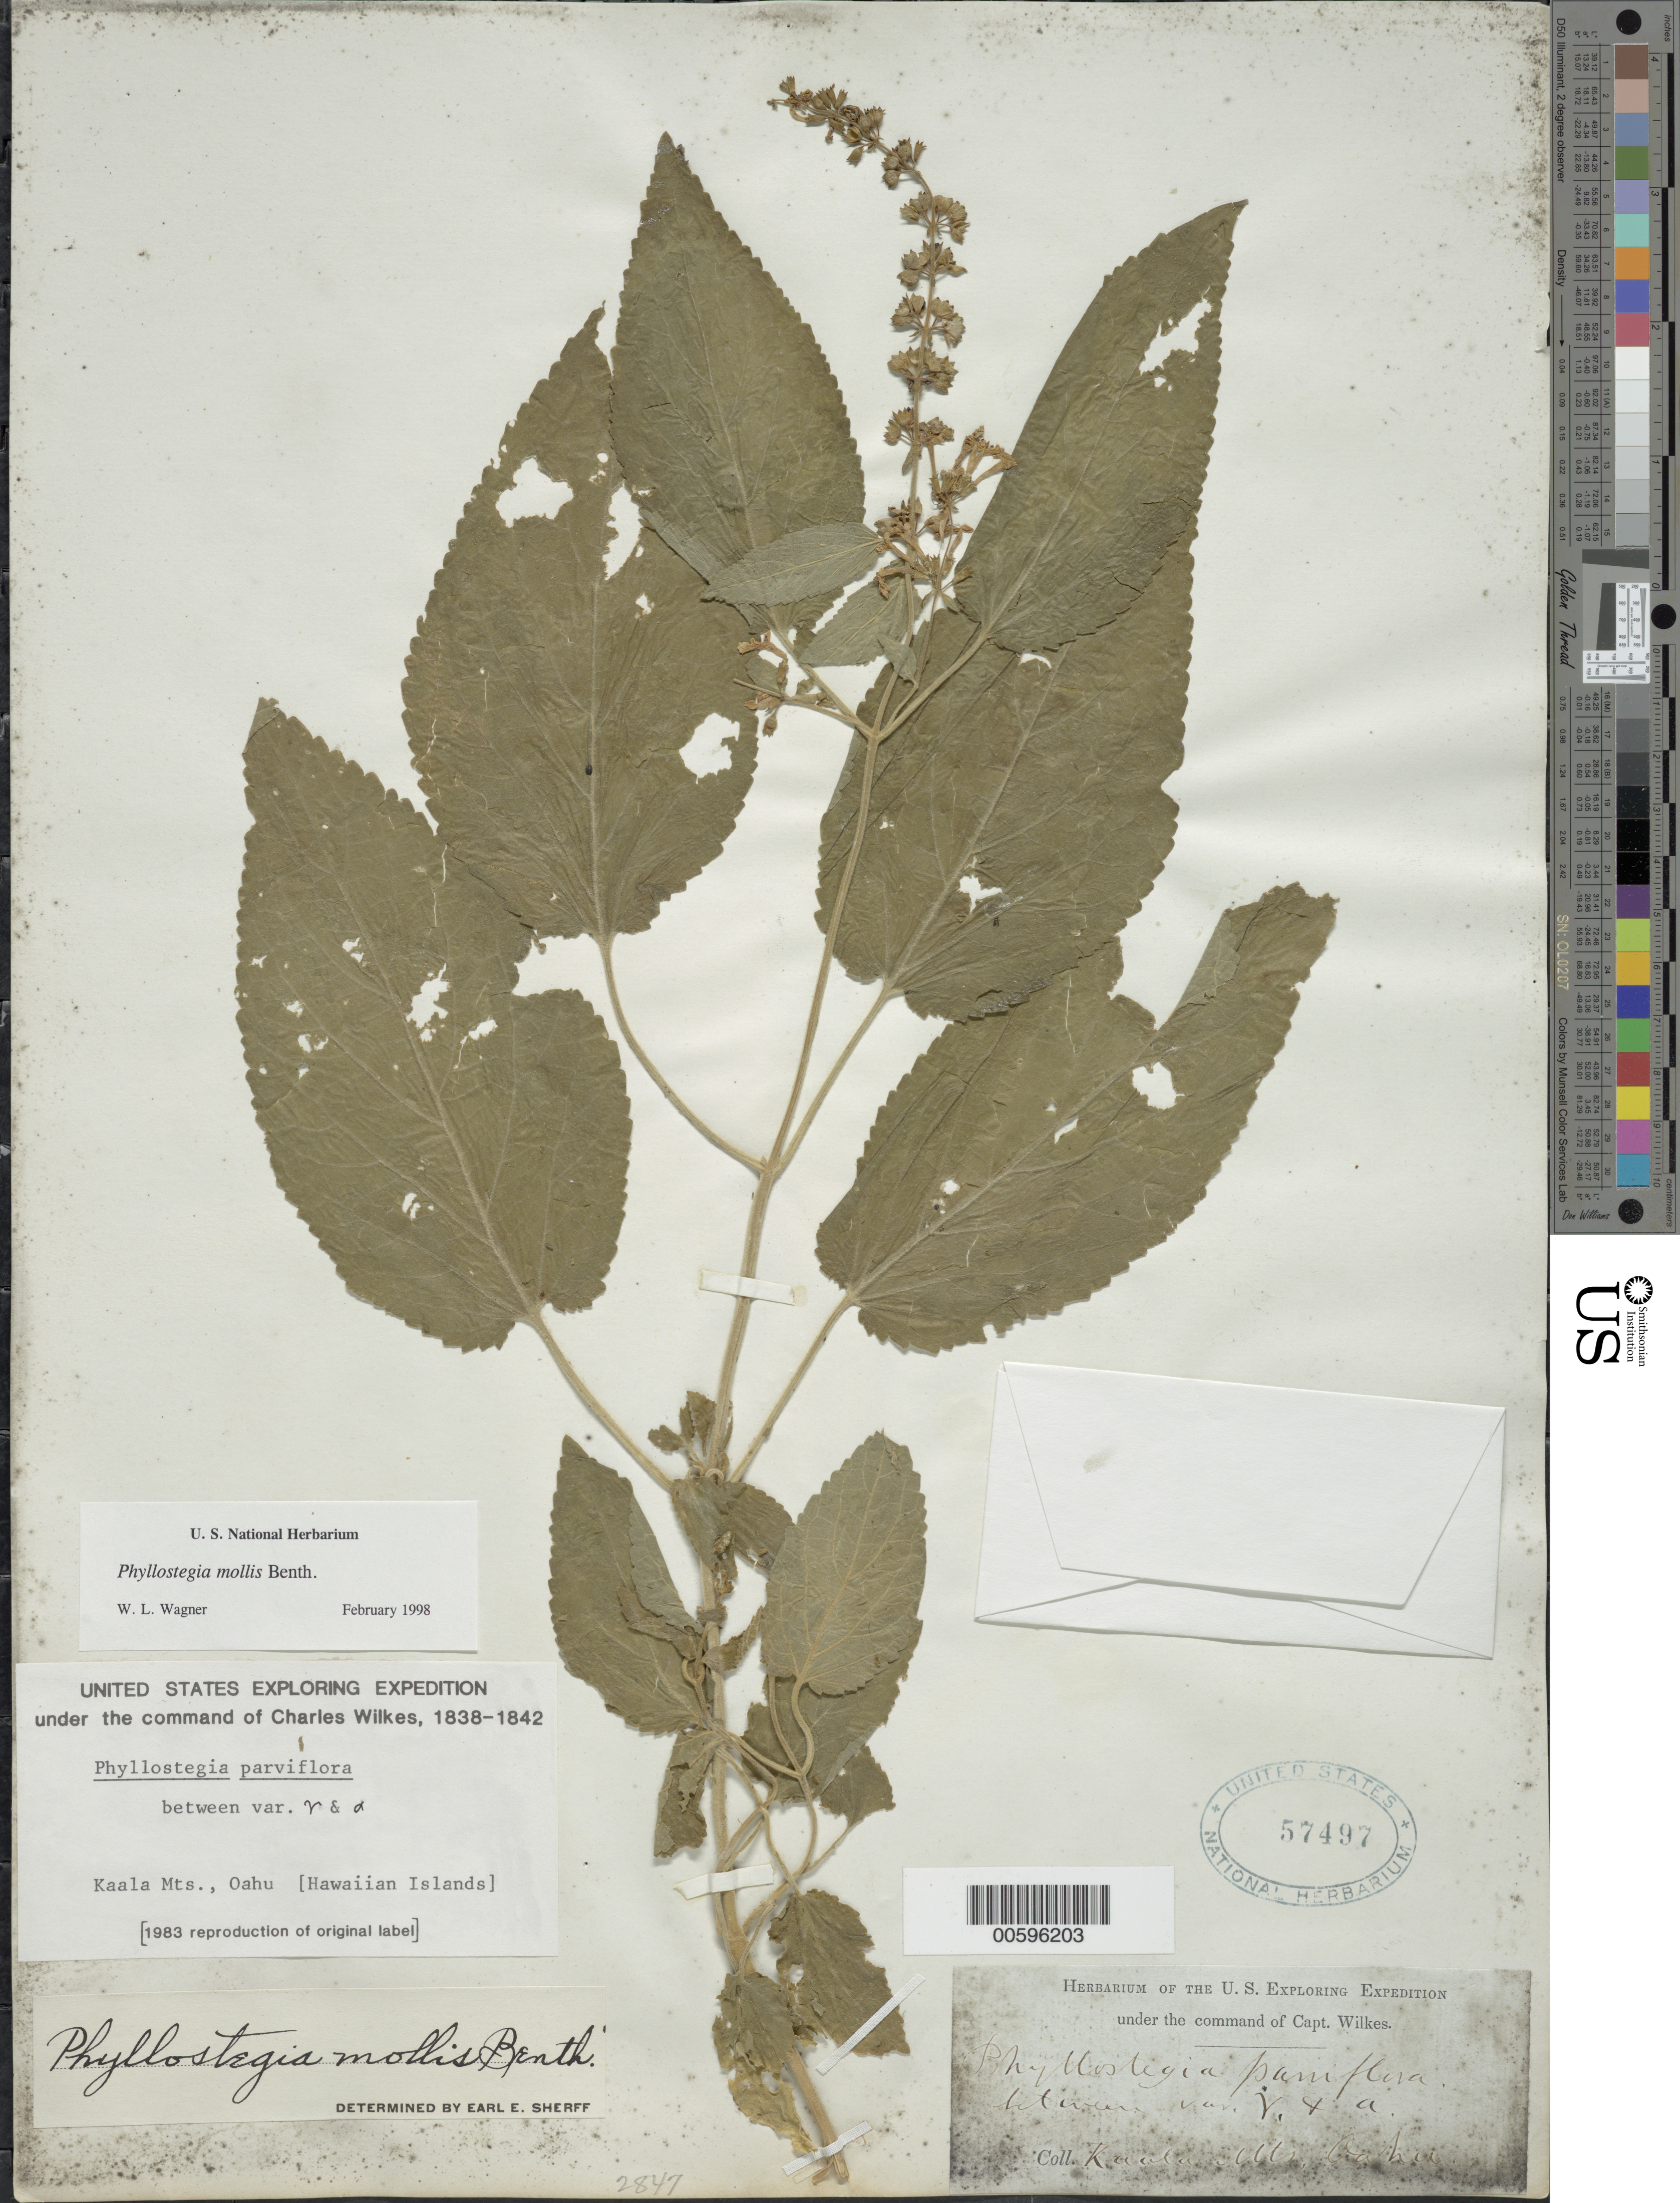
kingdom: Plantae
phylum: Tracheophyta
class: Magnoliopsida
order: Lamiales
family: Lamiaceae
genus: Phyllostegia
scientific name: Phyllostegia mollis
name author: Benth.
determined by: Wagner, W. L., (BOT), Smithsonian Institution - National Museum of Natural History (UNITED STATES)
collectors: Wilkes Explor. Exped.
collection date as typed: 0 1838 to 0 1842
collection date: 1838/1842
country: United States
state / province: Hawaii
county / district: Honolulu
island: Oahu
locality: Kaala Mts.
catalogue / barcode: US 57497